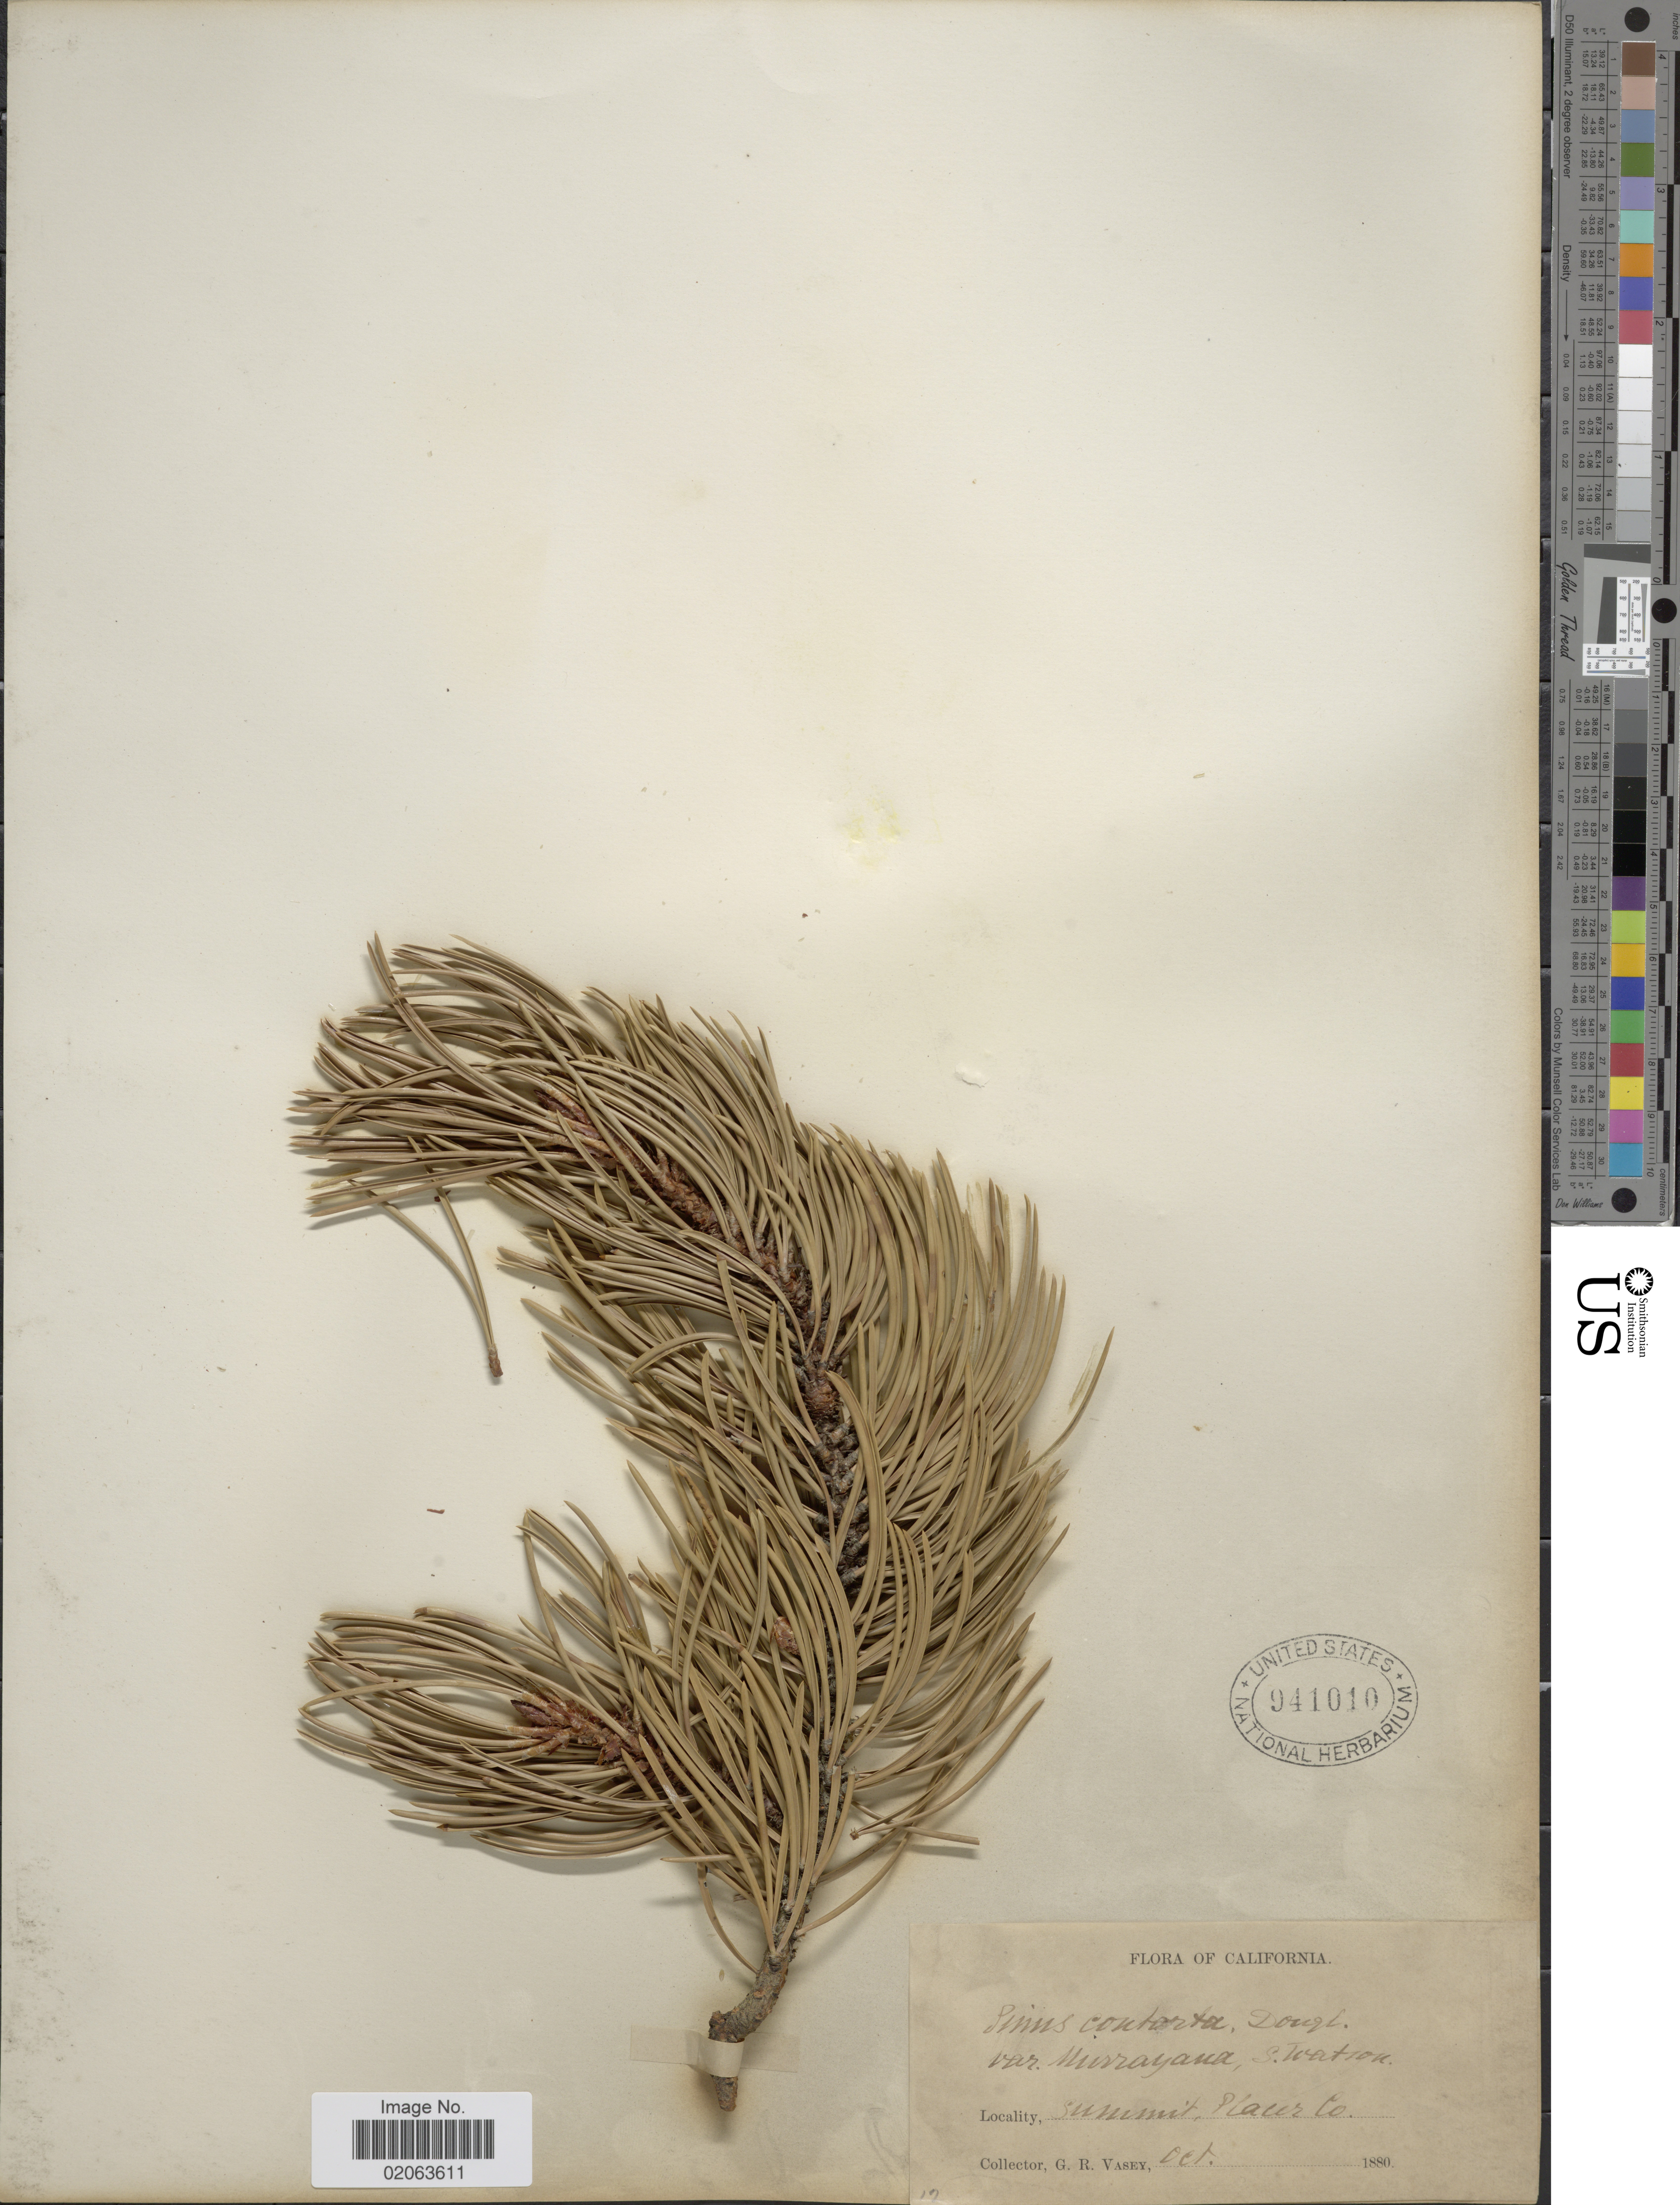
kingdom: Plantae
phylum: Tracheophyta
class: Pinopsida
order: Pinales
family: Pinaceae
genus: Pinus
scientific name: Pinus contorta var. murrayana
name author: (Balf.) S. Watson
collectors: G. R. Vasey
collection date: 1880-10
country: United States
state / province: California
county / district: Placer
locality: Summit. Placer Co.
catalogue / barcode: US 941010